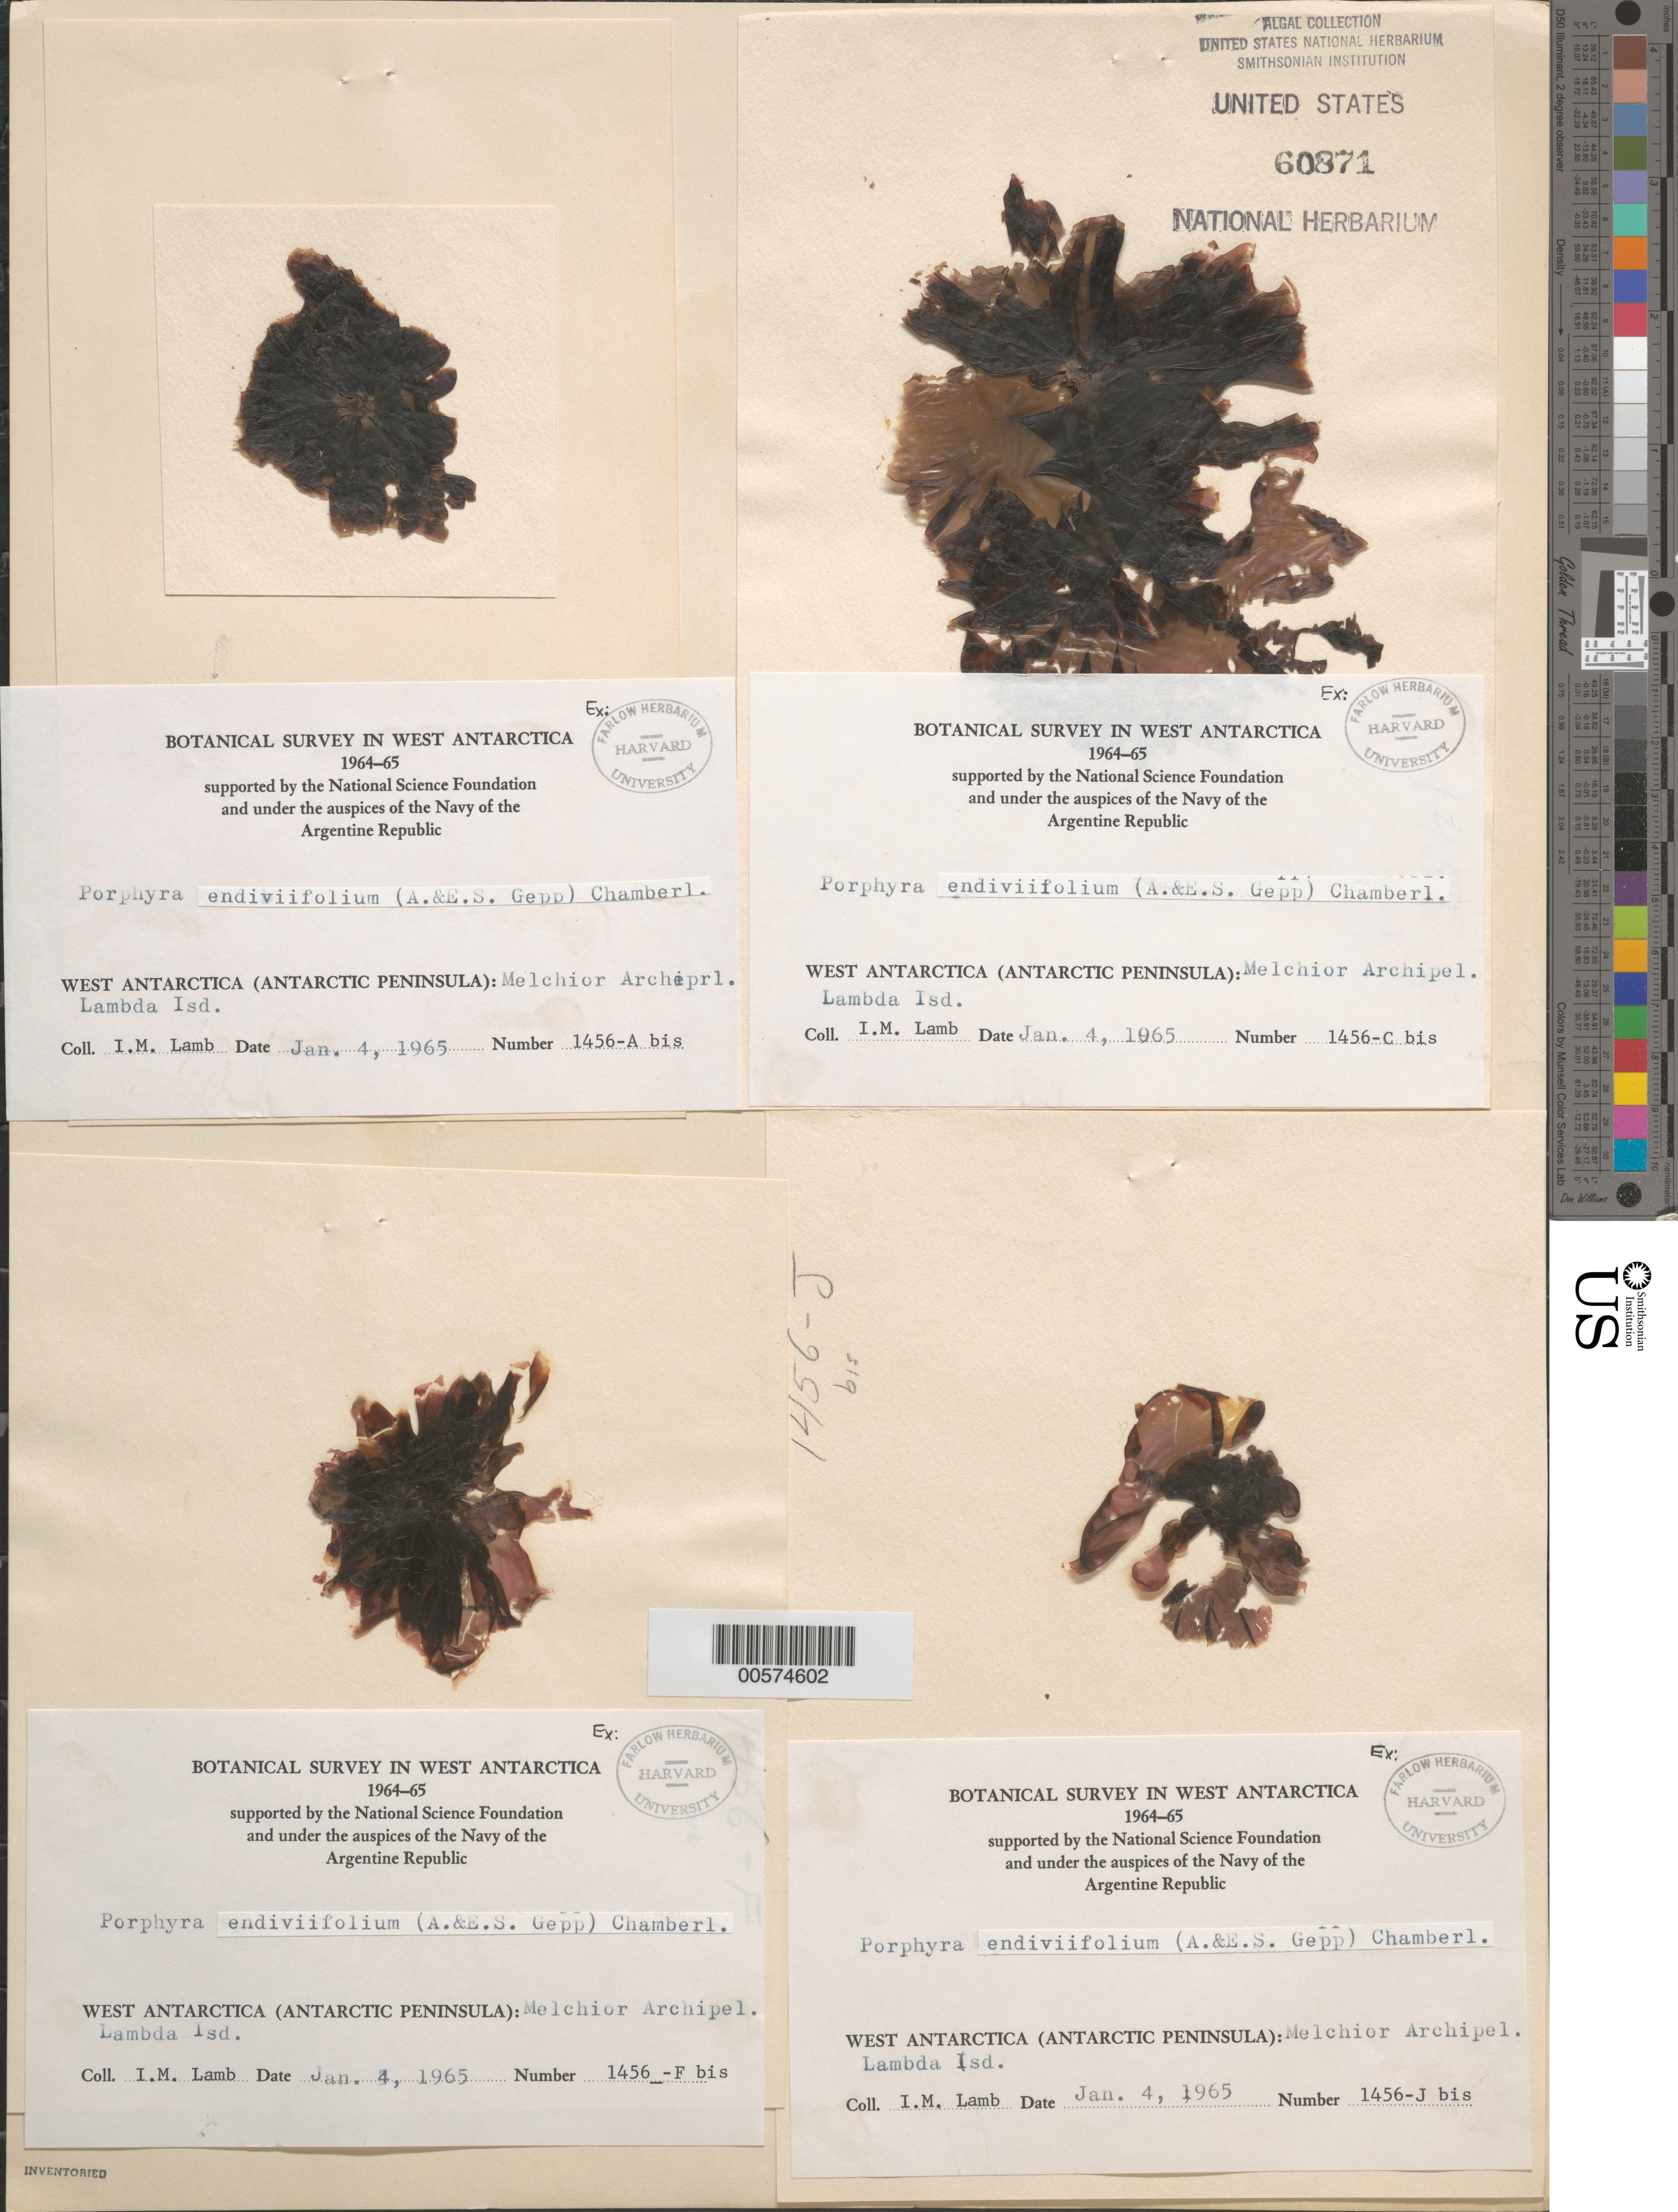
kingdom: Plantae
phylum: Rhodophyta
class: Bangiophyceae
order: Bangiales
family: Bangiaceae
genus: Pyropia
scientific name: Pyropia endiviifolia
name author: (A. Gepp & E. Gepp) H. G. Choi & M.S. Hwang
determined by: Algae name updating Project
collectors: I. M. Lamb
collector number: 1456A Bis & 1456C Bis & 1456F Bis & 1456J Bis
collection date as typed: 04 Jan 1965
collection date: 1965-01-04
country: Antarctica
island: Lambda Island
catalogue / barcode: US 60871